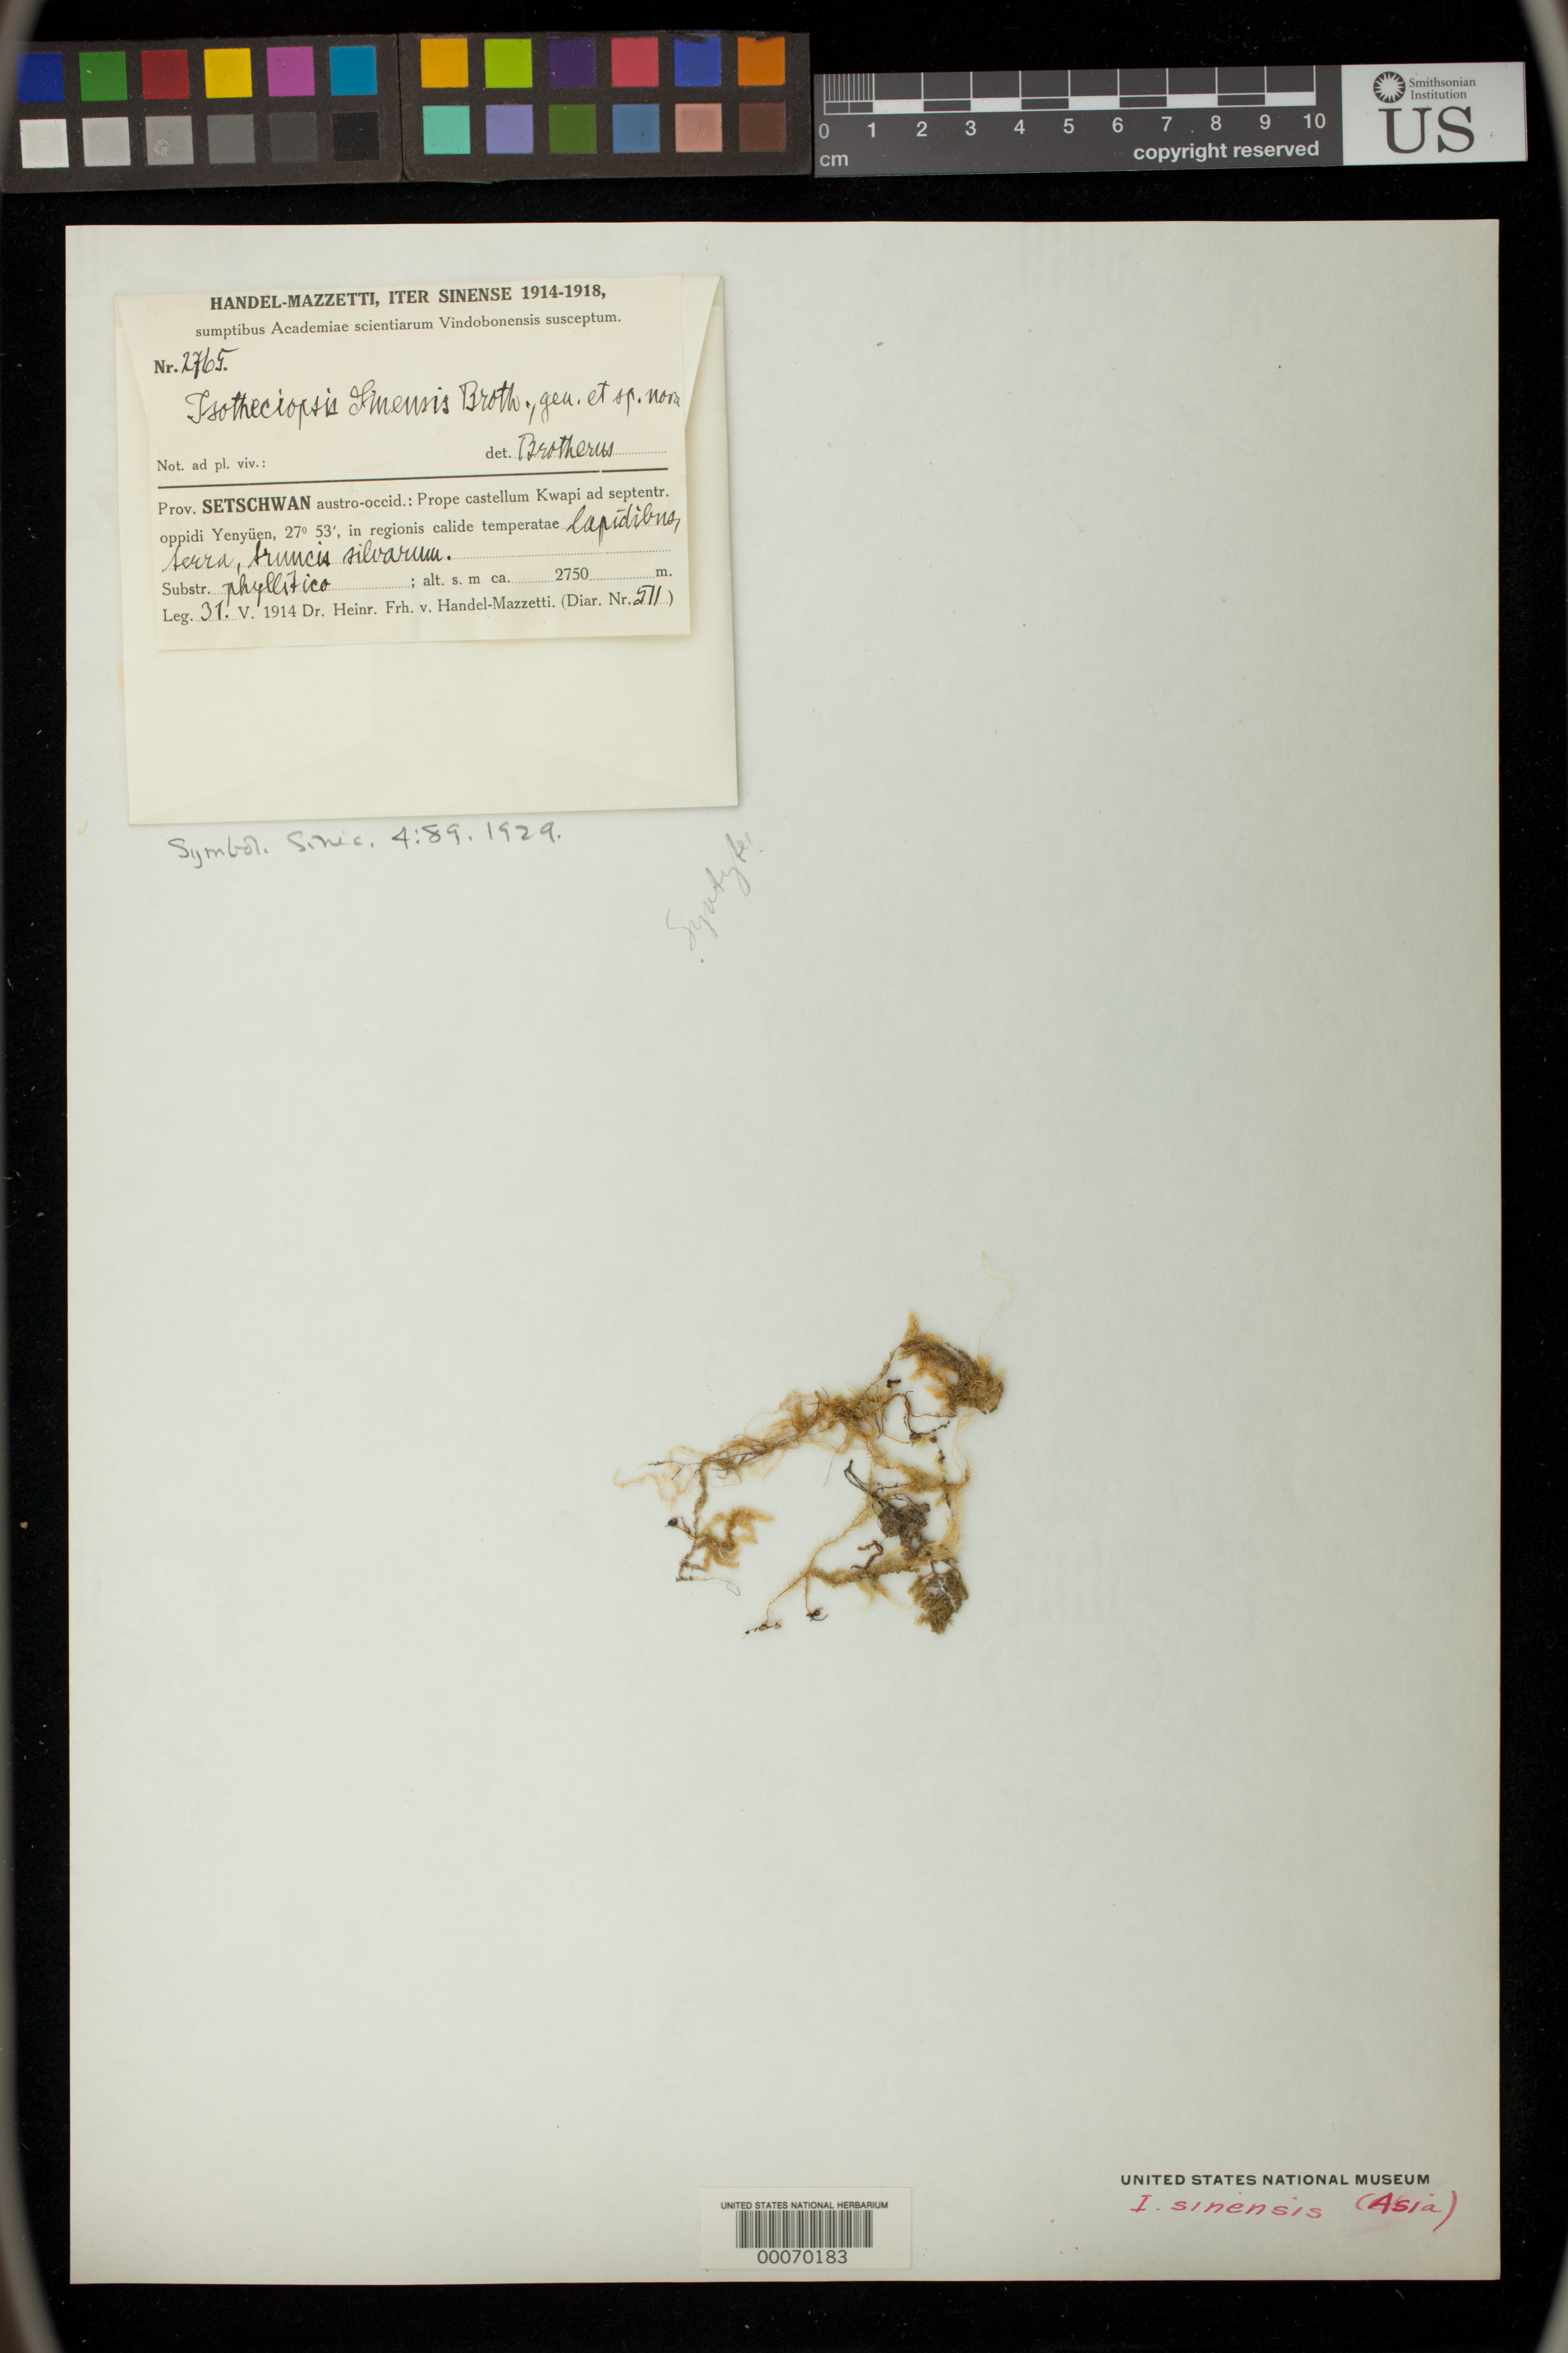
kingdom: Plantae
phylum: Bryophyta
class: Bryopsida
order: Hypnales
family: Hypnaceae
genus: Isotheciopsis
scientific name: Isotheciopsis sinensis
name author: Broth. in Hand.-Mazz.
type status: Syntype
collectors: H. Handel-Mazzetti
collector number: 2765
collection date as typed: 31 May 1914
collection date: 1914-05-31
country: China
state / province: Sichuan